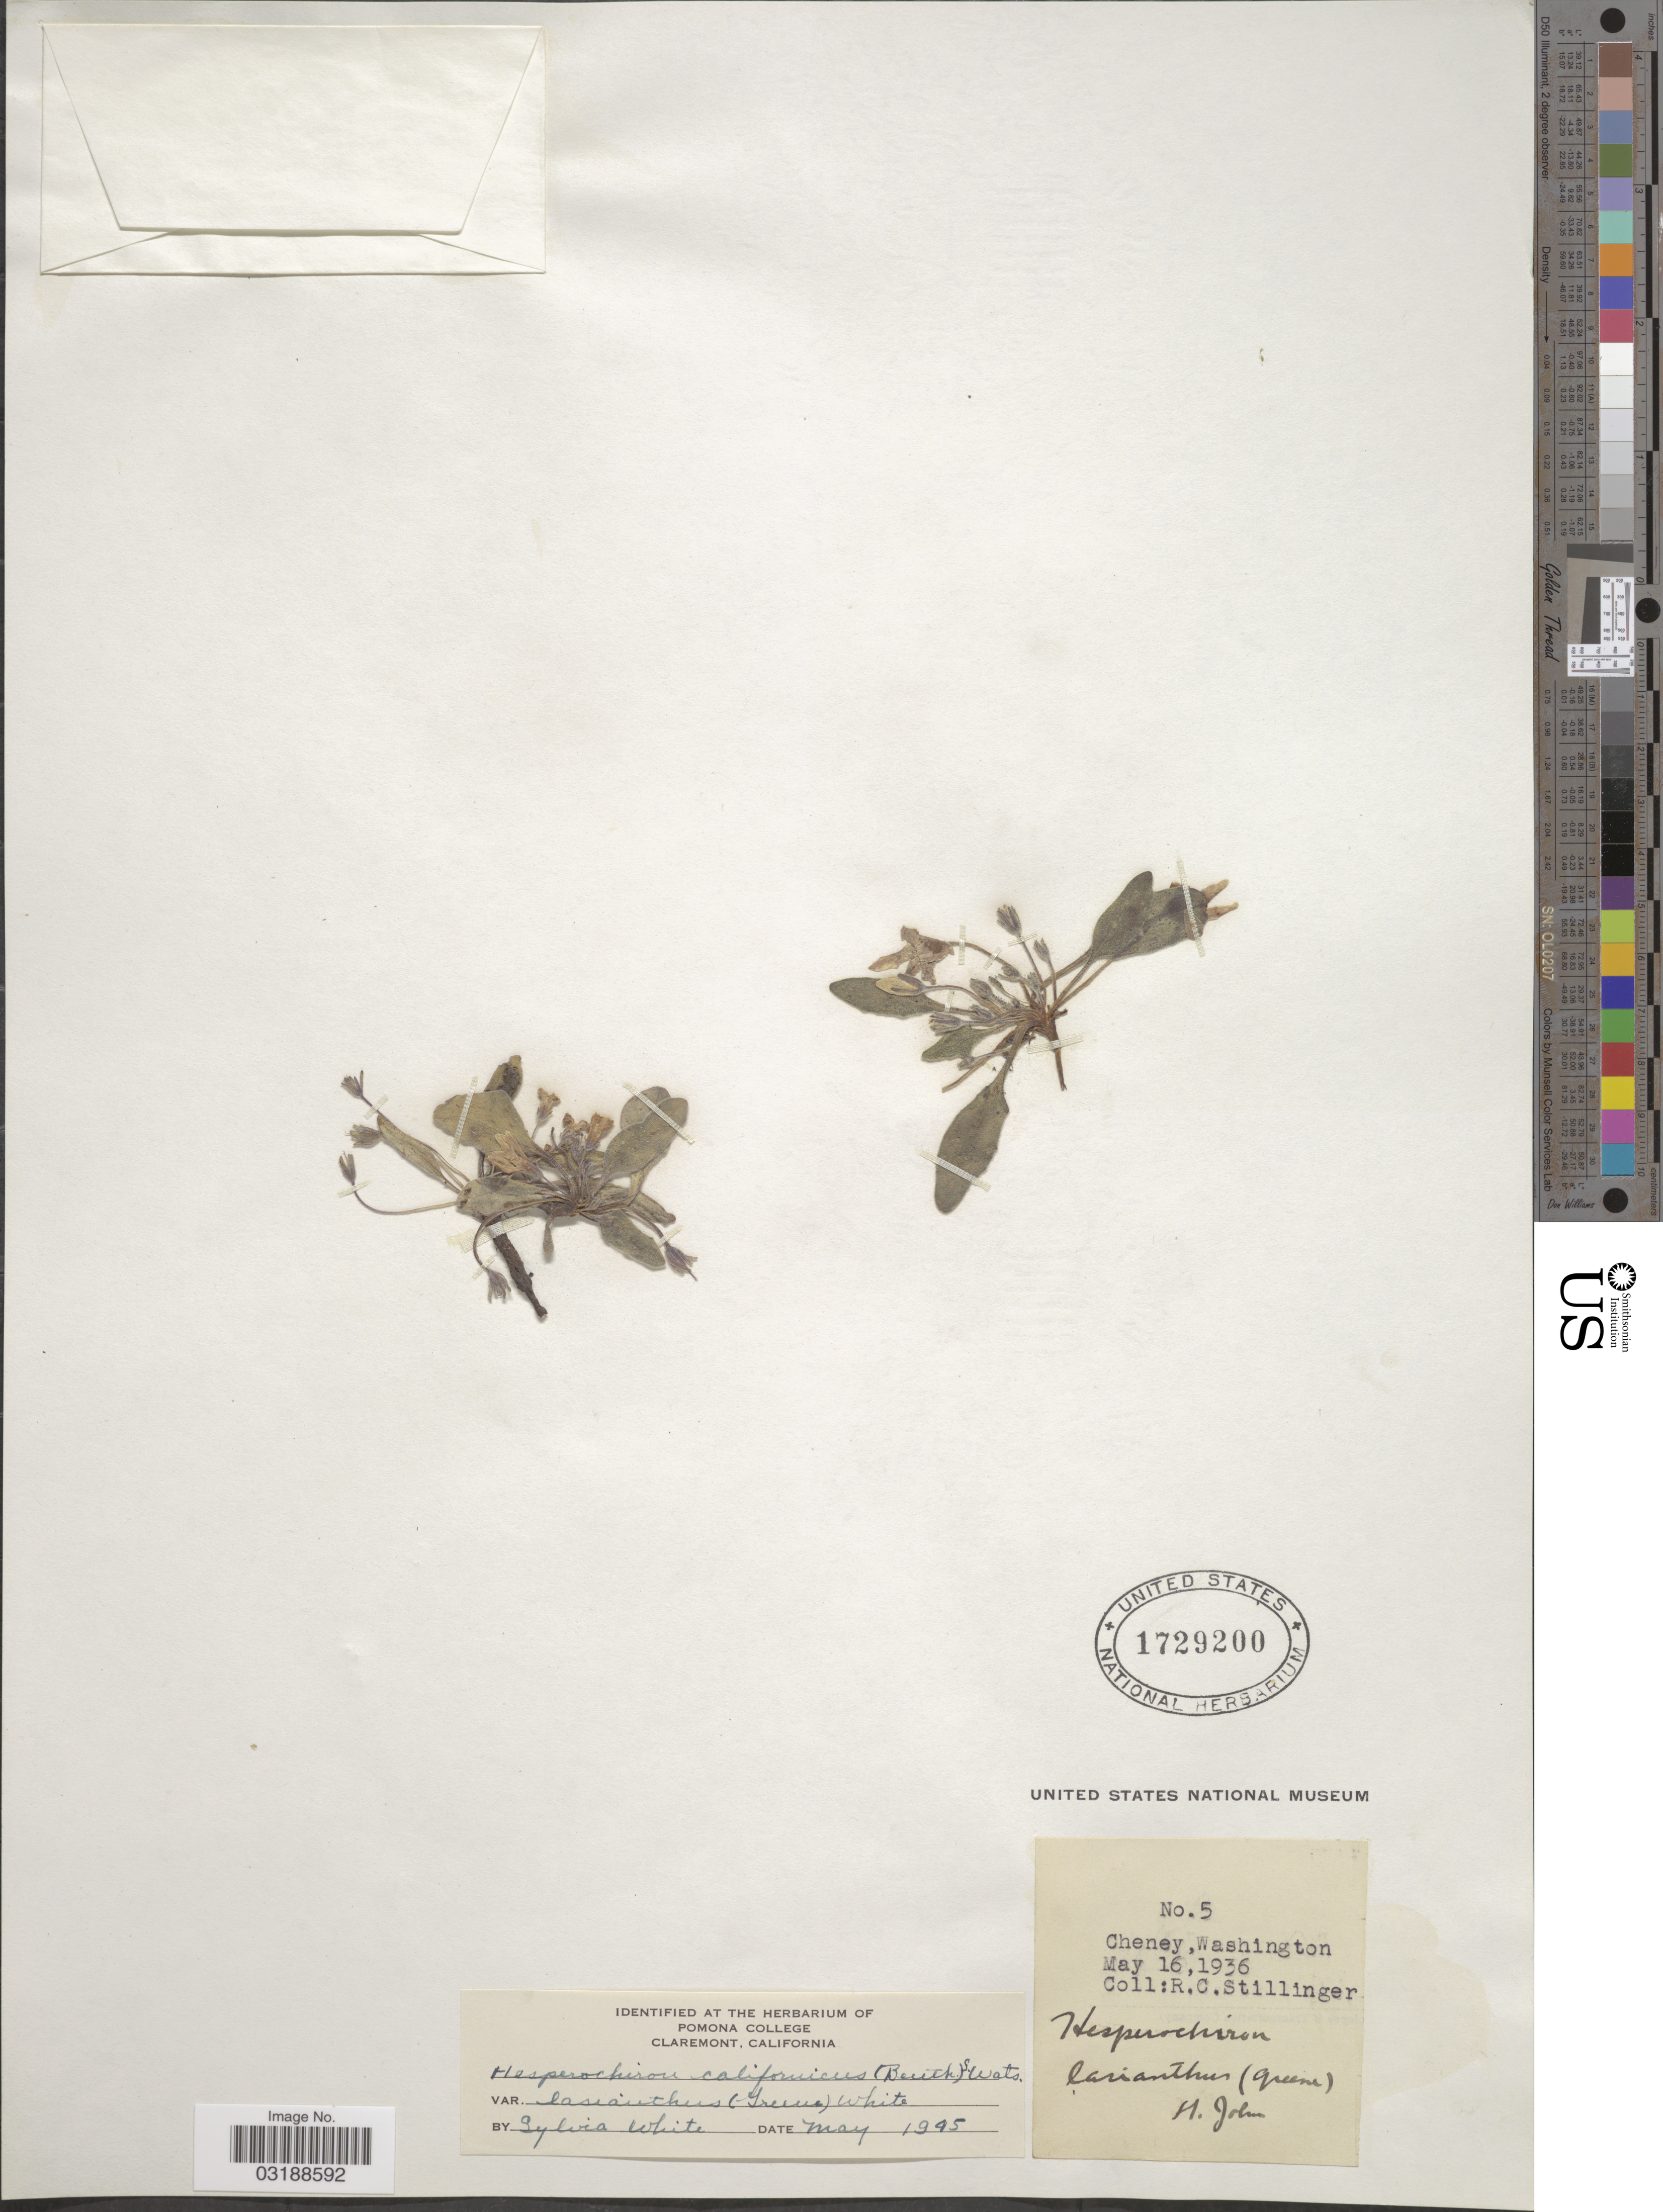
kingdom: Plantae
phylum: Tracheophyta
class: Magnoliopsida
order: Boraginales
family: Hydrophyllaceae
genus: Hesperochiron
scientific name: Hesperochiron californicus var. lasianthus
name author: (Kellogg) Brand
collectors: R. Stillinger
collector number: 5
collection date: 1936-05-16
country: United States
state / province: Washington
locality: Cheney.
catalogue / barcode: US 1729200